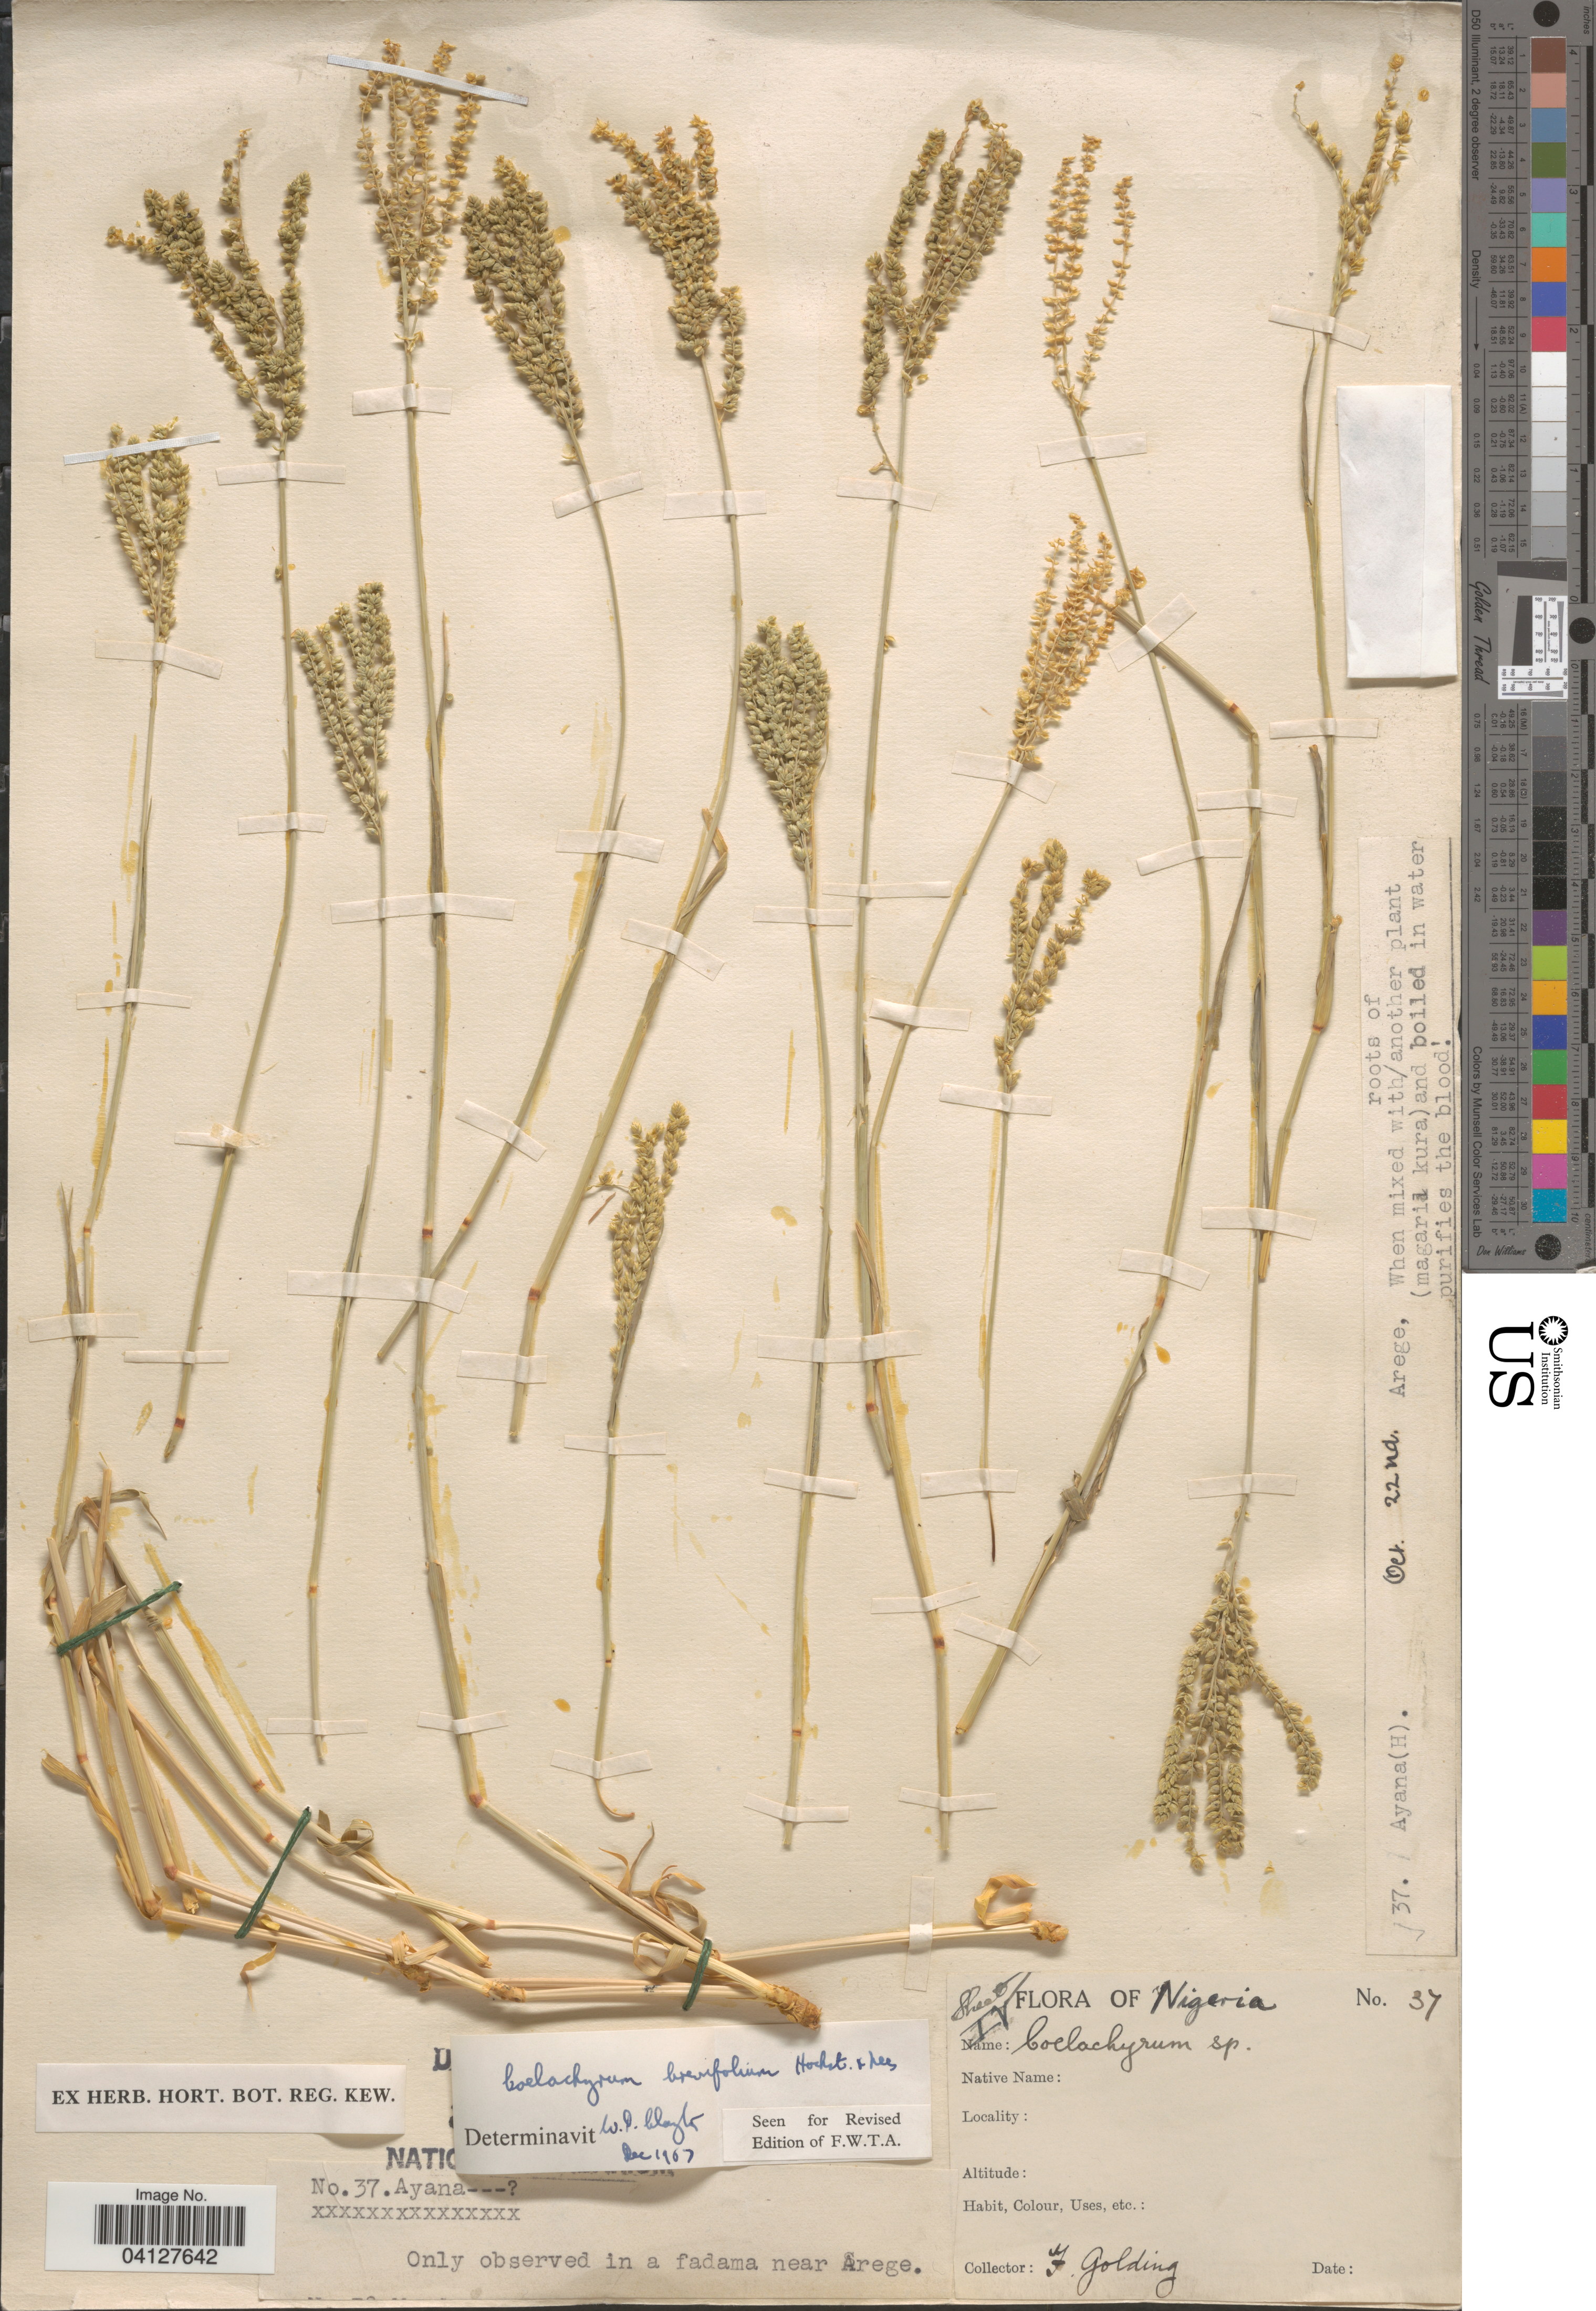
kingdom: Plantae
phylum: Tracheophyta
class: Liliopsida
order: Poales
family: Poaceae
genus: Coelachyrum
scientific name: Coelachyrum brevifolium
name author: Hochst. & Nees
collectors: F. Golding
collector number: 37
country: Nigeria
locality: Arege.